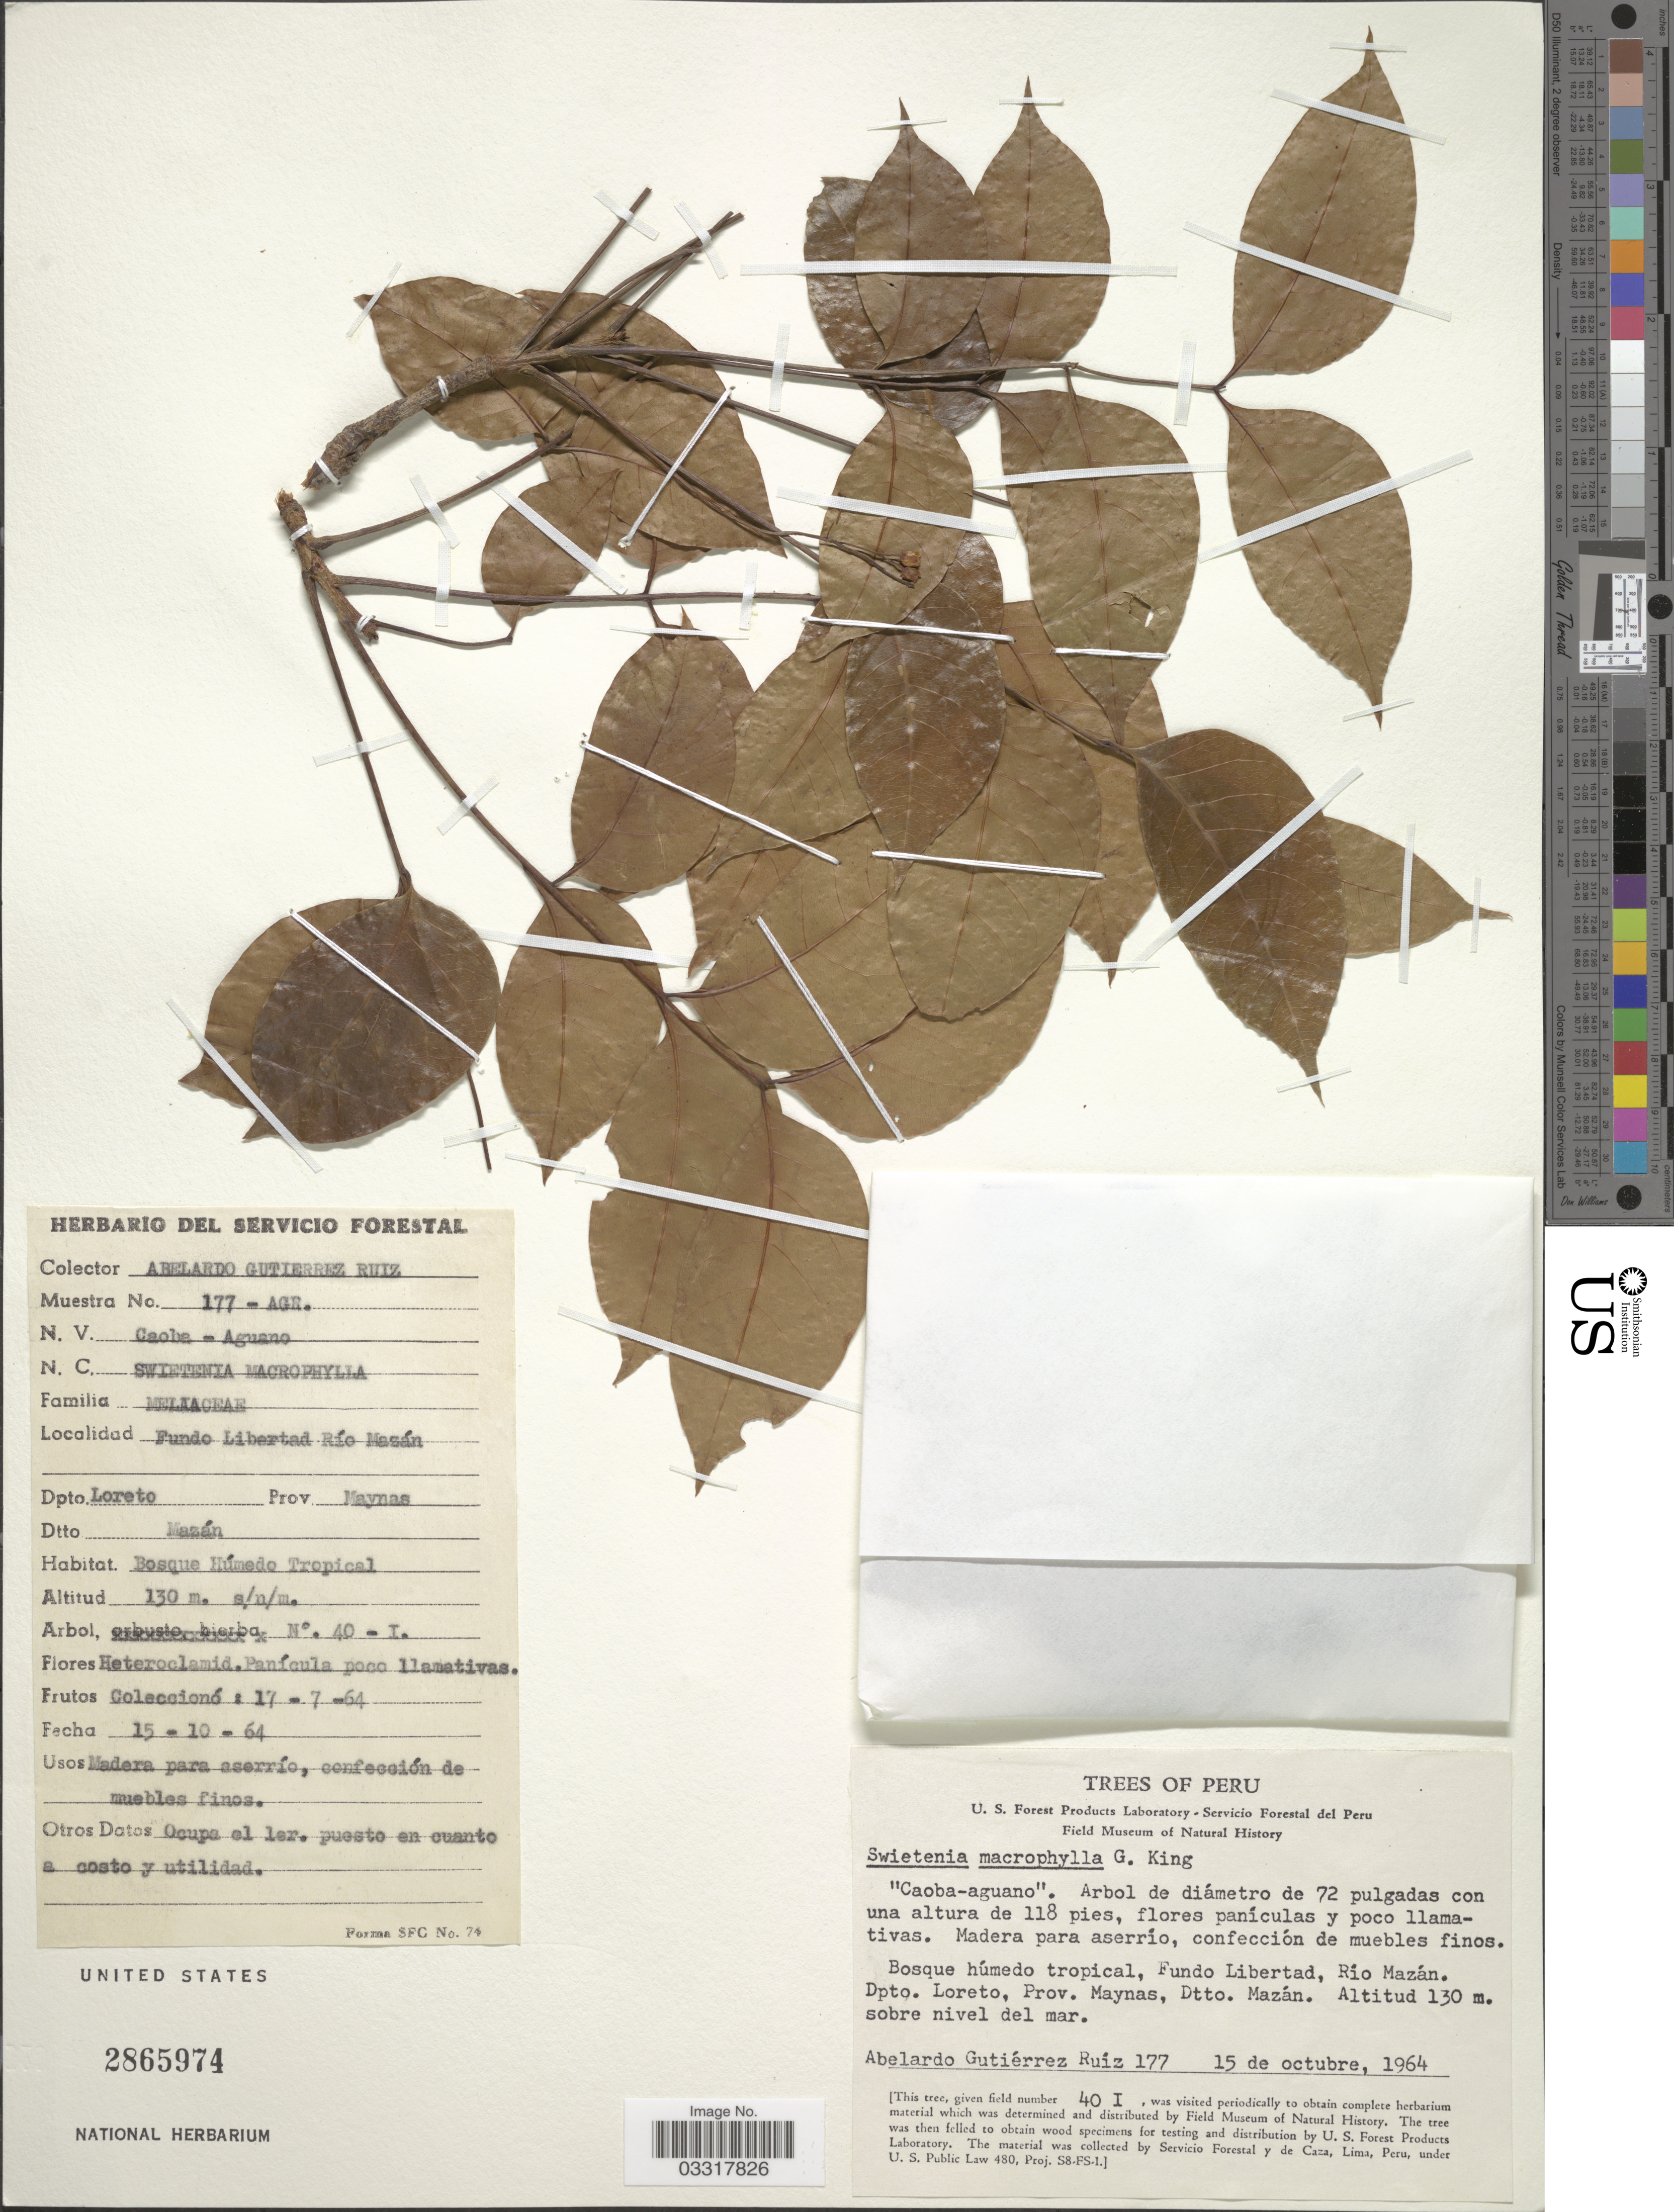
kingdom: Plantae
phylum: Tracheophyta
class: Magnoliopsida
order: Sapindales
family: Meliaceae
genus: Swietenia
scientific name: Swietenia macrophylla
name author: King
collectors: A. Gutiérrez Ruíz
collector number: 177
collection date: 1964-10-15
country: Peru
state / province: Loreto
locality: Fundo Libertad, Río Mazán. Dpto. Loreto, Prov. Maynas, Dtto. Mazán.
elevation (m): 130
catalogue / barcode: US 2865974